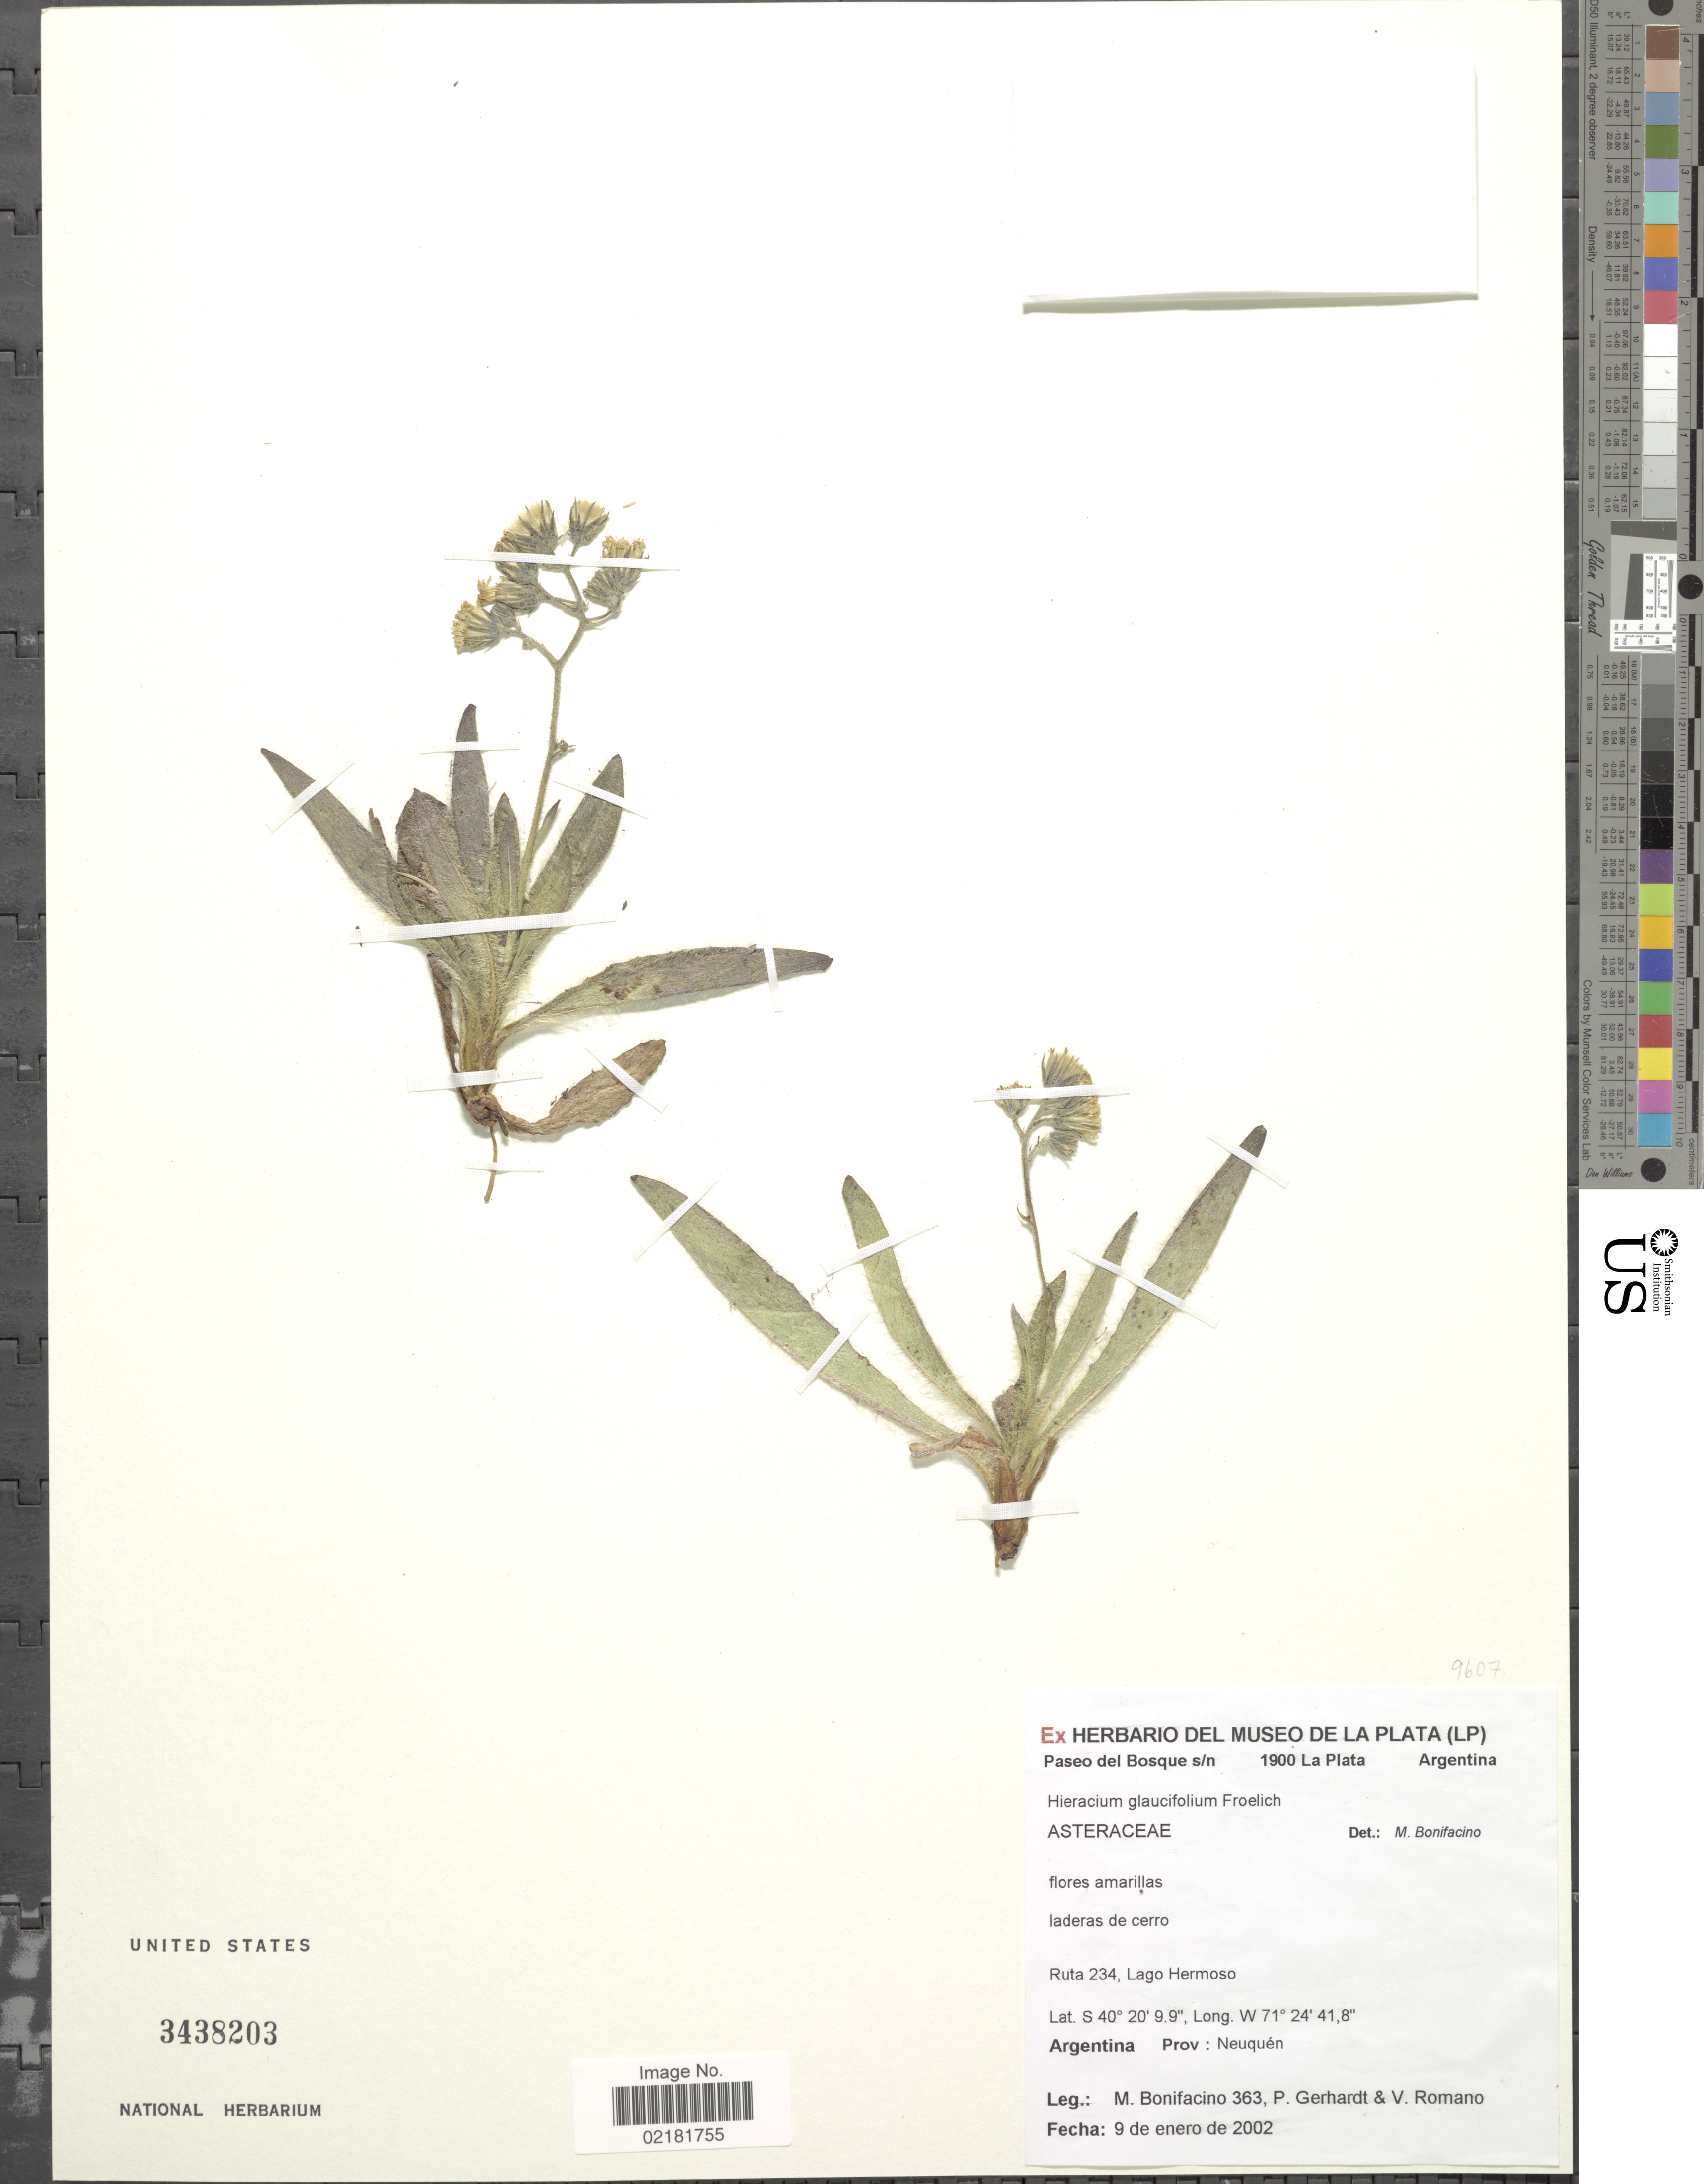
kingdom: Plantae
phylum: Tracheophyta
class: Magnoliopsida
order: Asterales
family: Asteraceae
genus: Hieracium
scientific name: Hieracium glaucifolium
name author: Poepp. ex Froel.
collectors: M. Bonifacino, P. Gerhardt & V. Romano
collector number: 0363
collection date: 2002-01-09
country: Argentina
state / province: Neuquen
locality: Ruta 234, Lago Hermoso.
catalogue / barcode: US 3438203